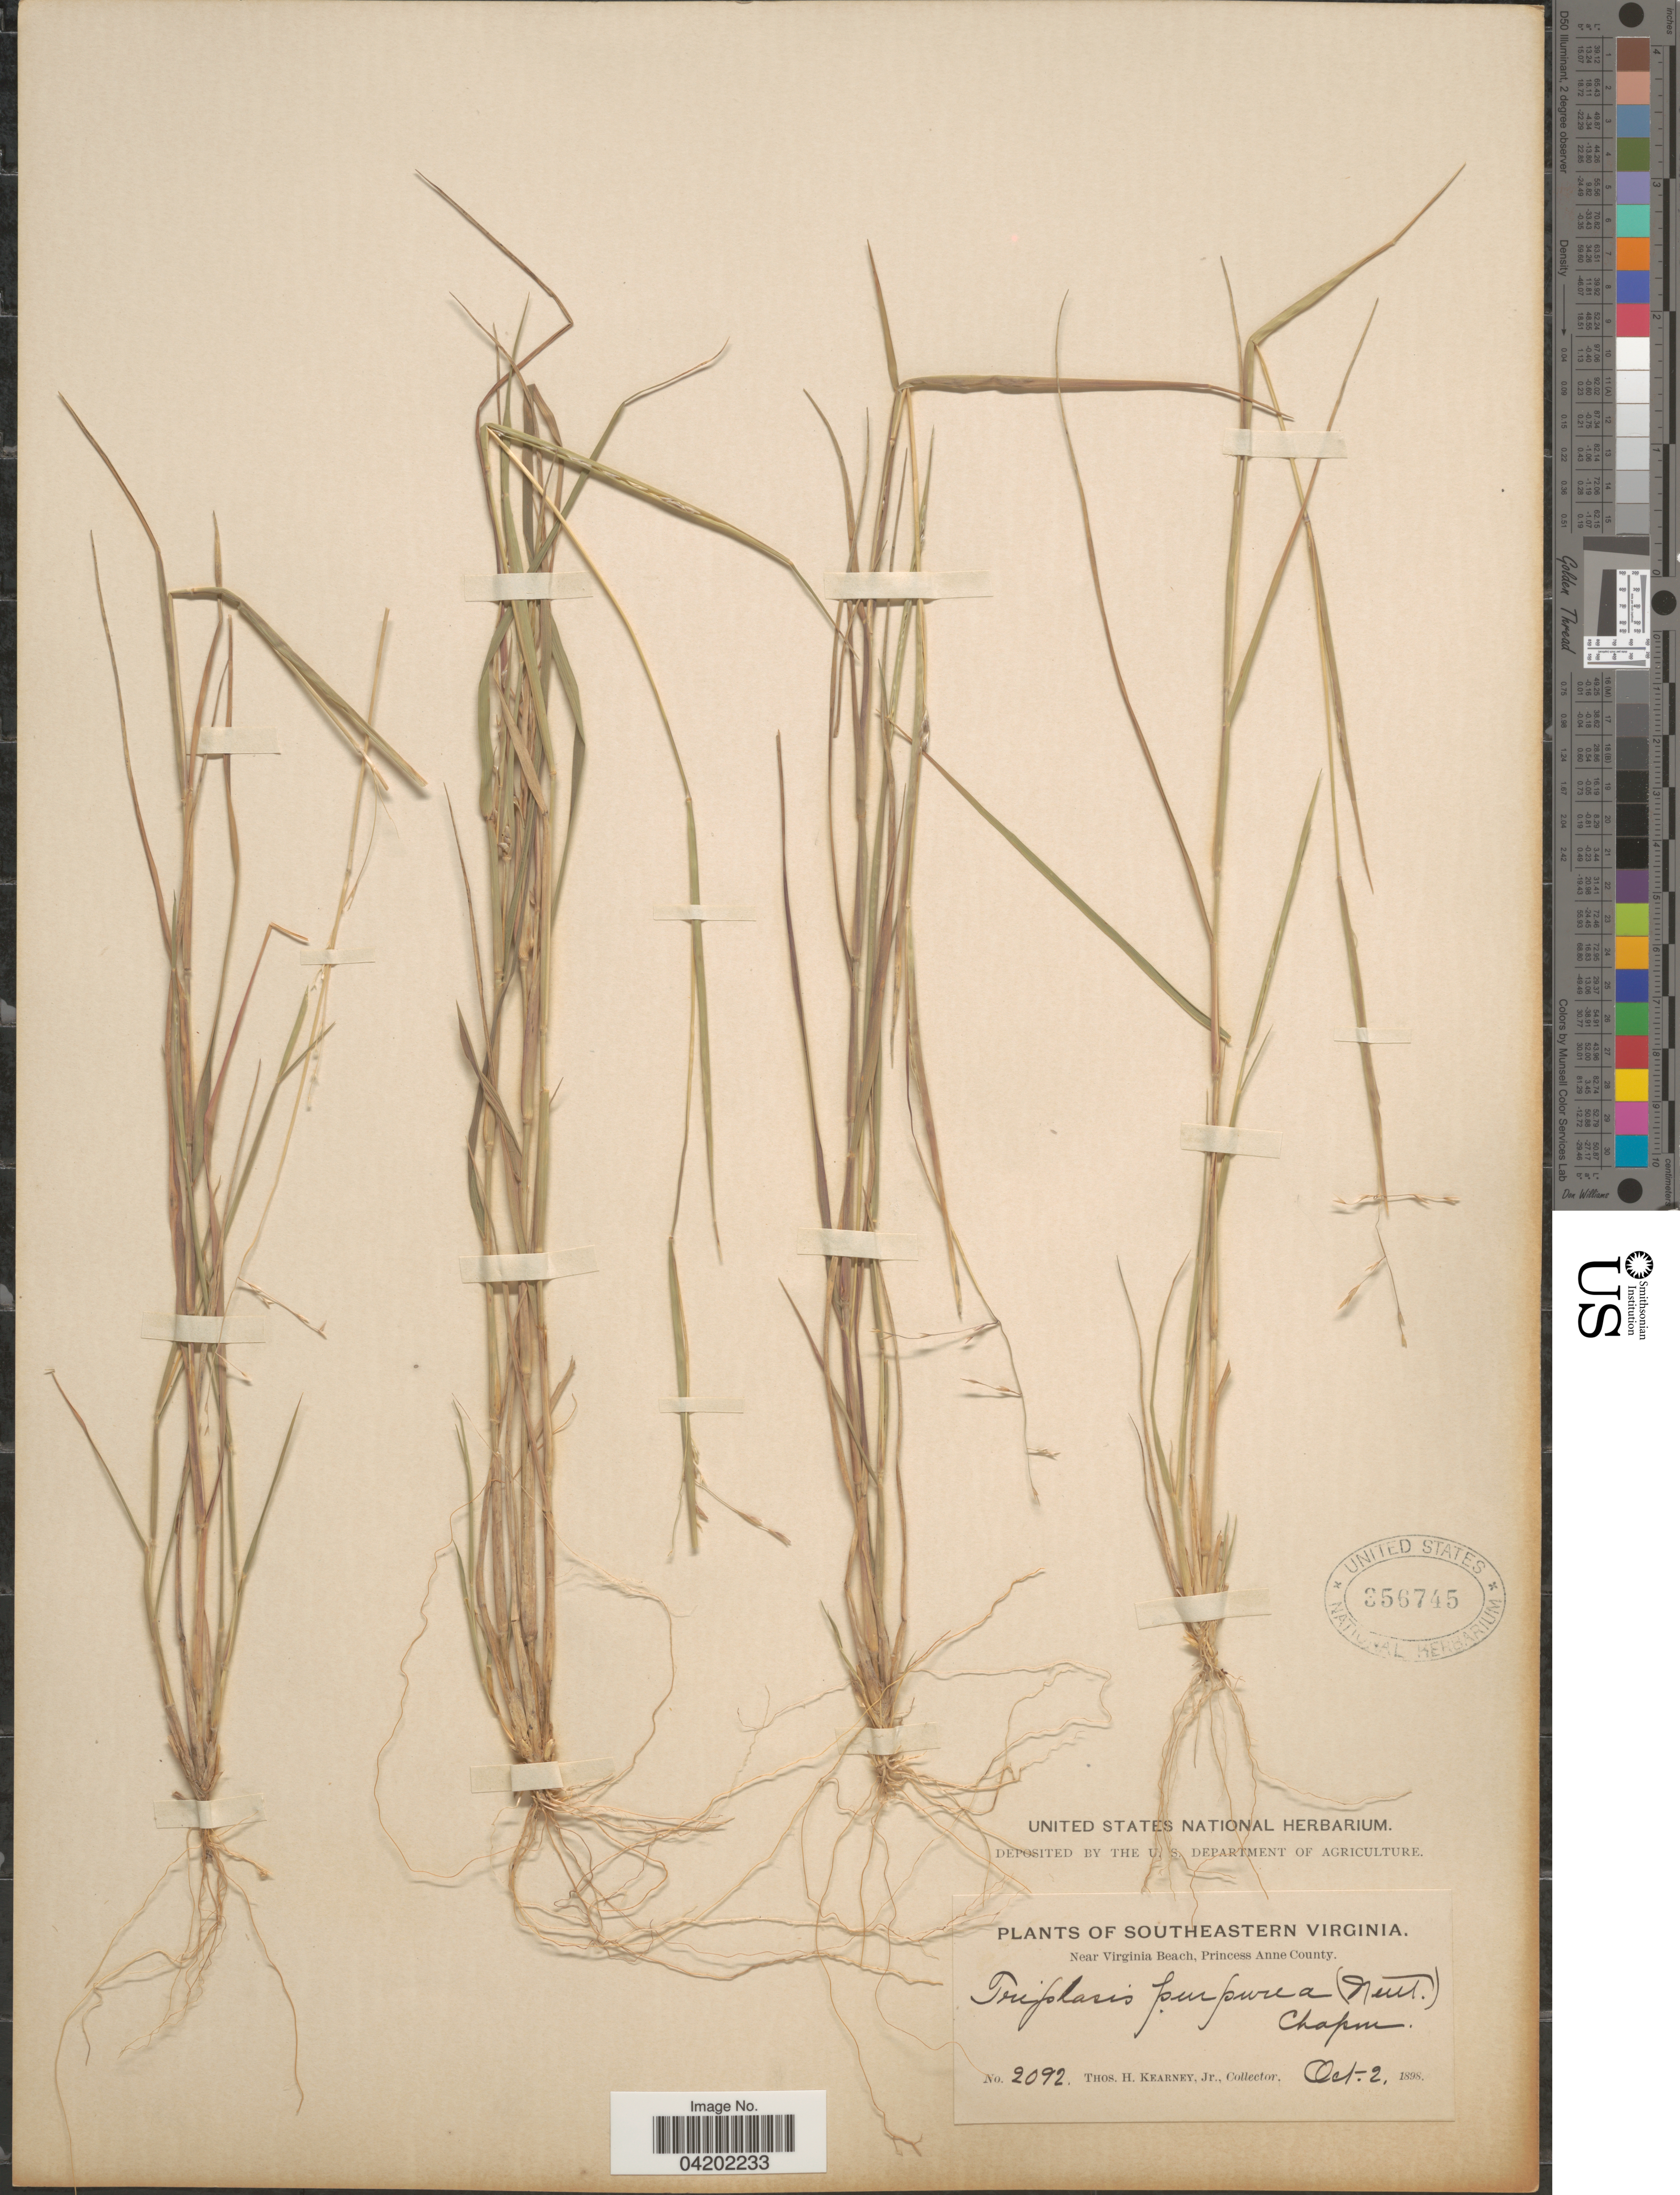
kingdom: Plantae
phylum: Tracheophyta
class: Liliopsida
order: Poales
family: Poaceae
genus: Triplasis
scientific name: Triplasis purpurea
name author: (Walter) Chapm.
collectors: T. H. Kearney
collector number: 2092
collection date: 1898-10-02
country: United States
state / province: Virginia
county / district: City of Virginia Beach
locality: Southeastern Virginia. Near Virginia Beach, Princess Anne (=historic county name) County.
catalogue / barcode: US 356745